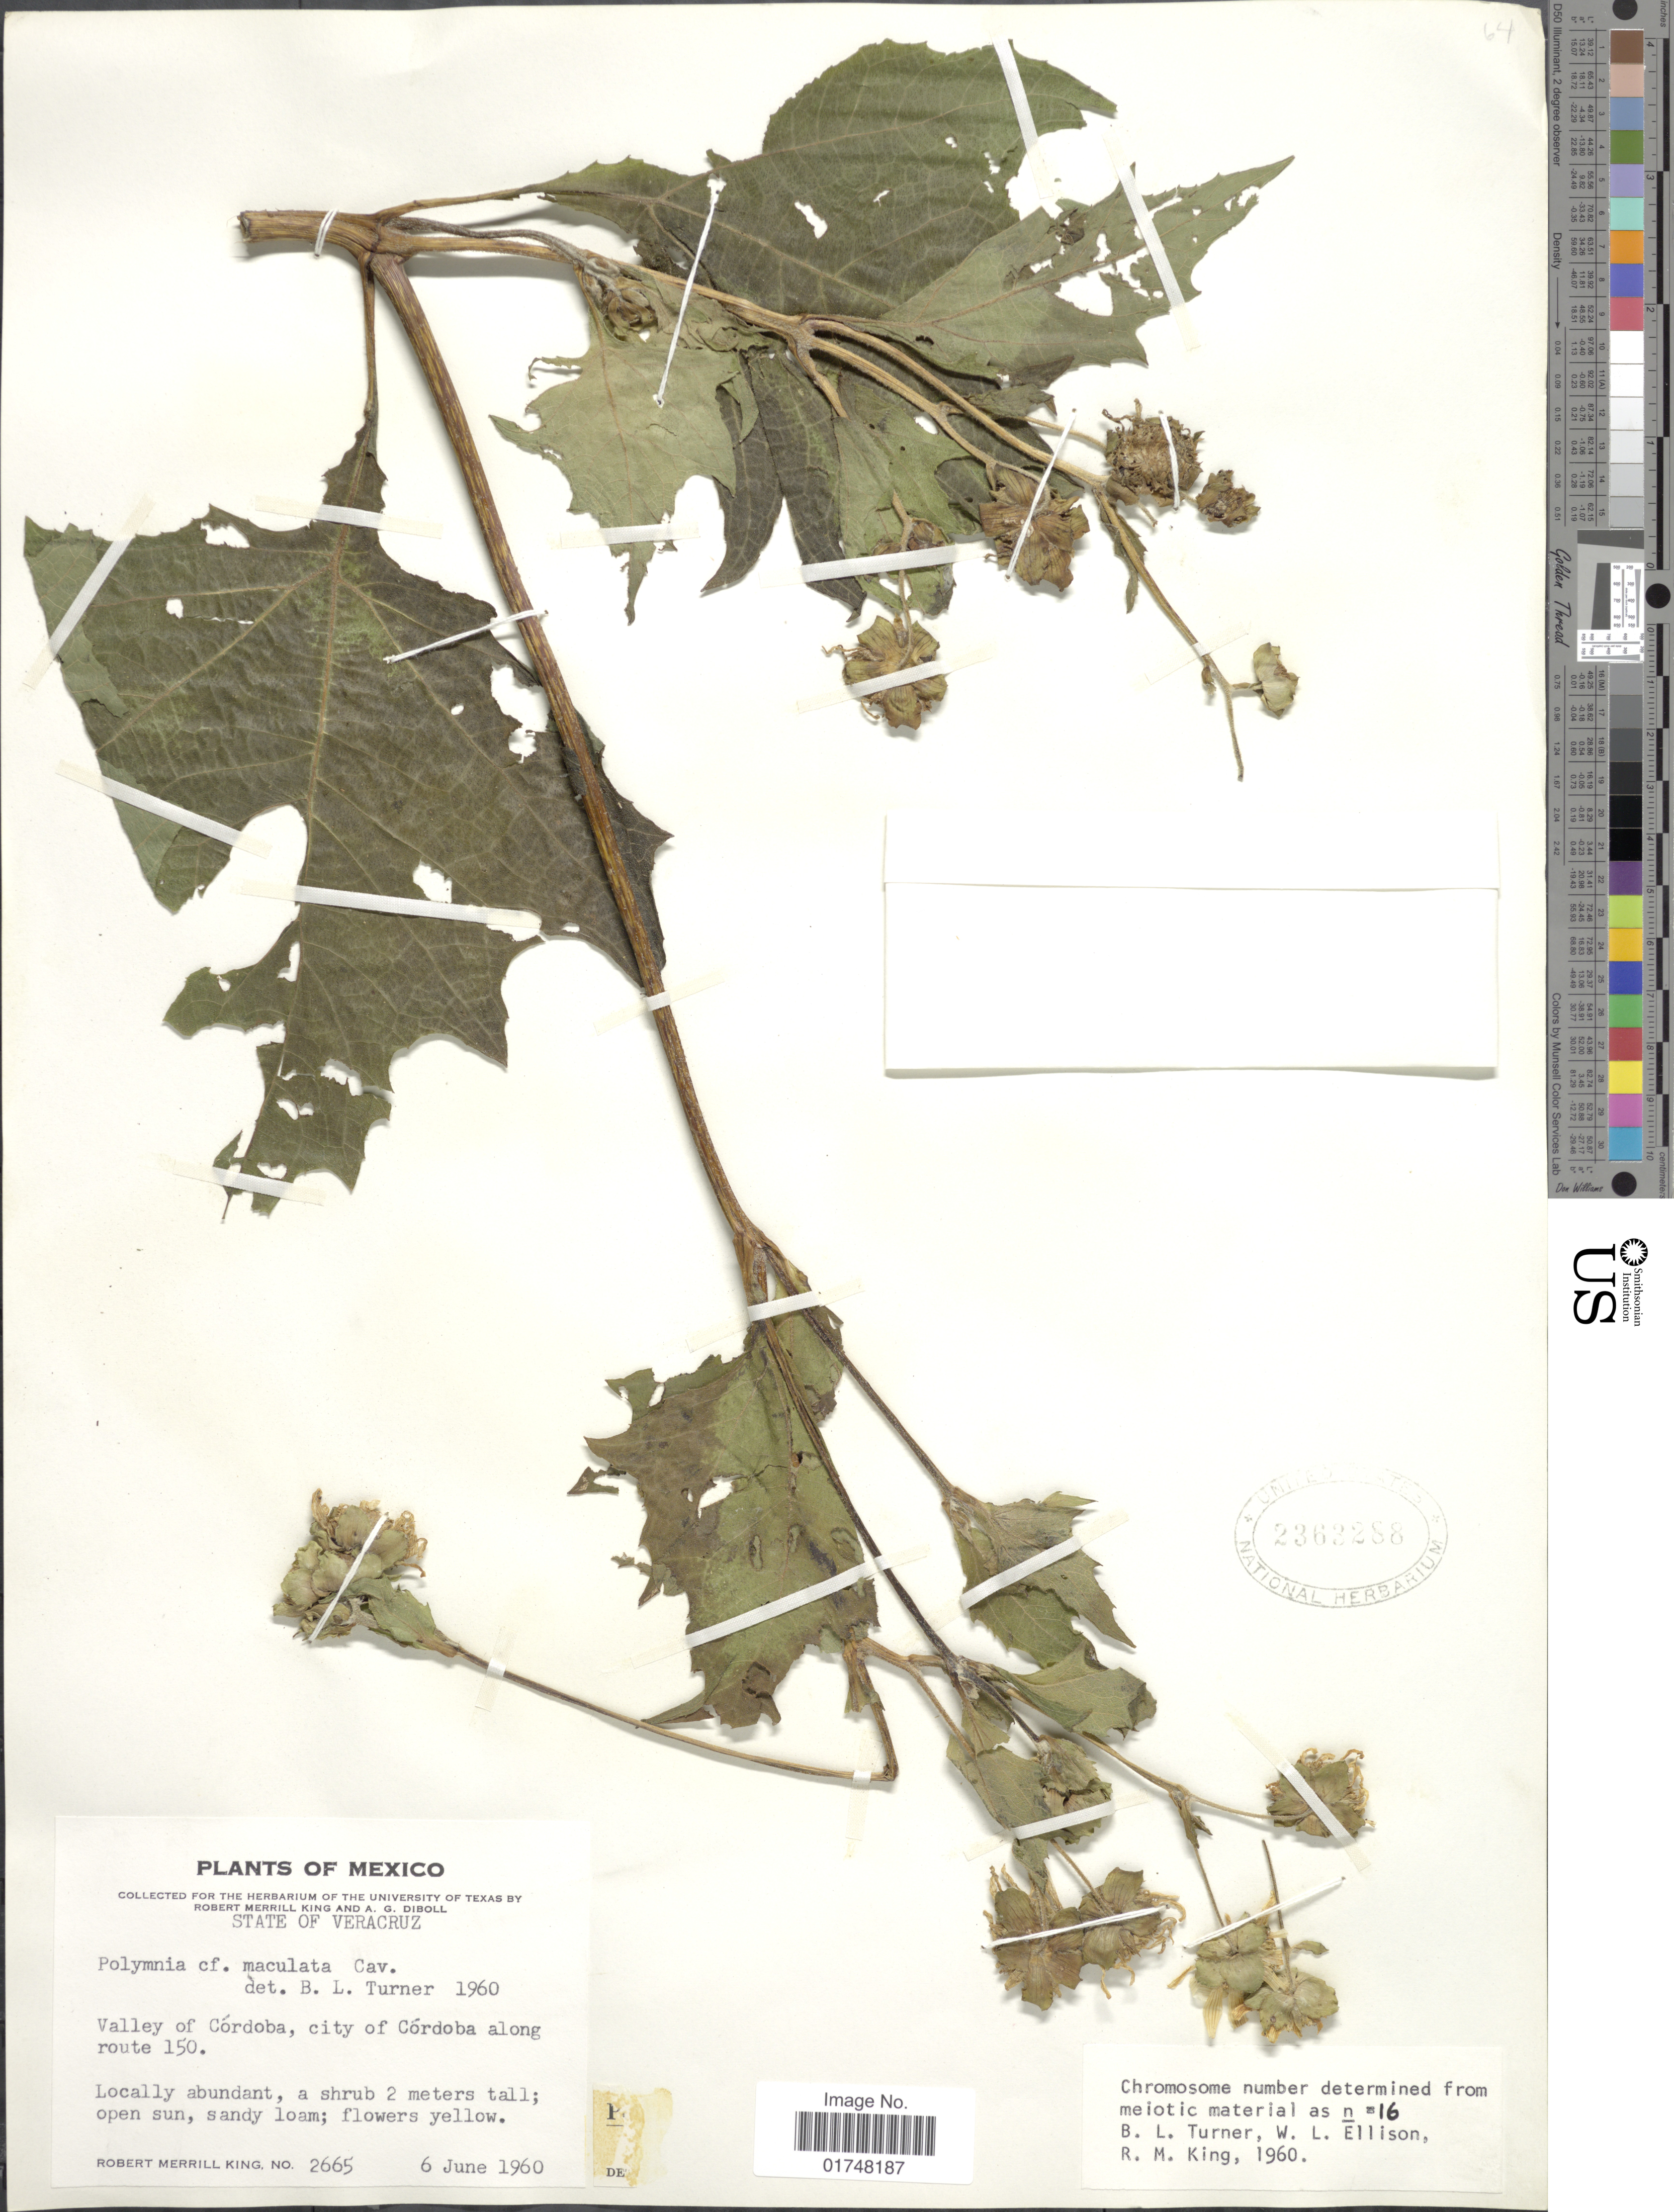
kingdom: Plantae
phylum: Tracheophyta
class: Magnoliopsida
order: Asterales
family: Asteraceae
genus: Smallanthus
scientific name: Smallanthus maculatus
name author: (Cav.) H. Rob.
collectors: R. M. King & A. Diboll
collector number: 2665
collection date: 1960-06-06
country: Mexico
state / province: Veracruz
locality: Valley of Cordoba, city of Cordoba along route 150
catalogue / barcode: US 2363288